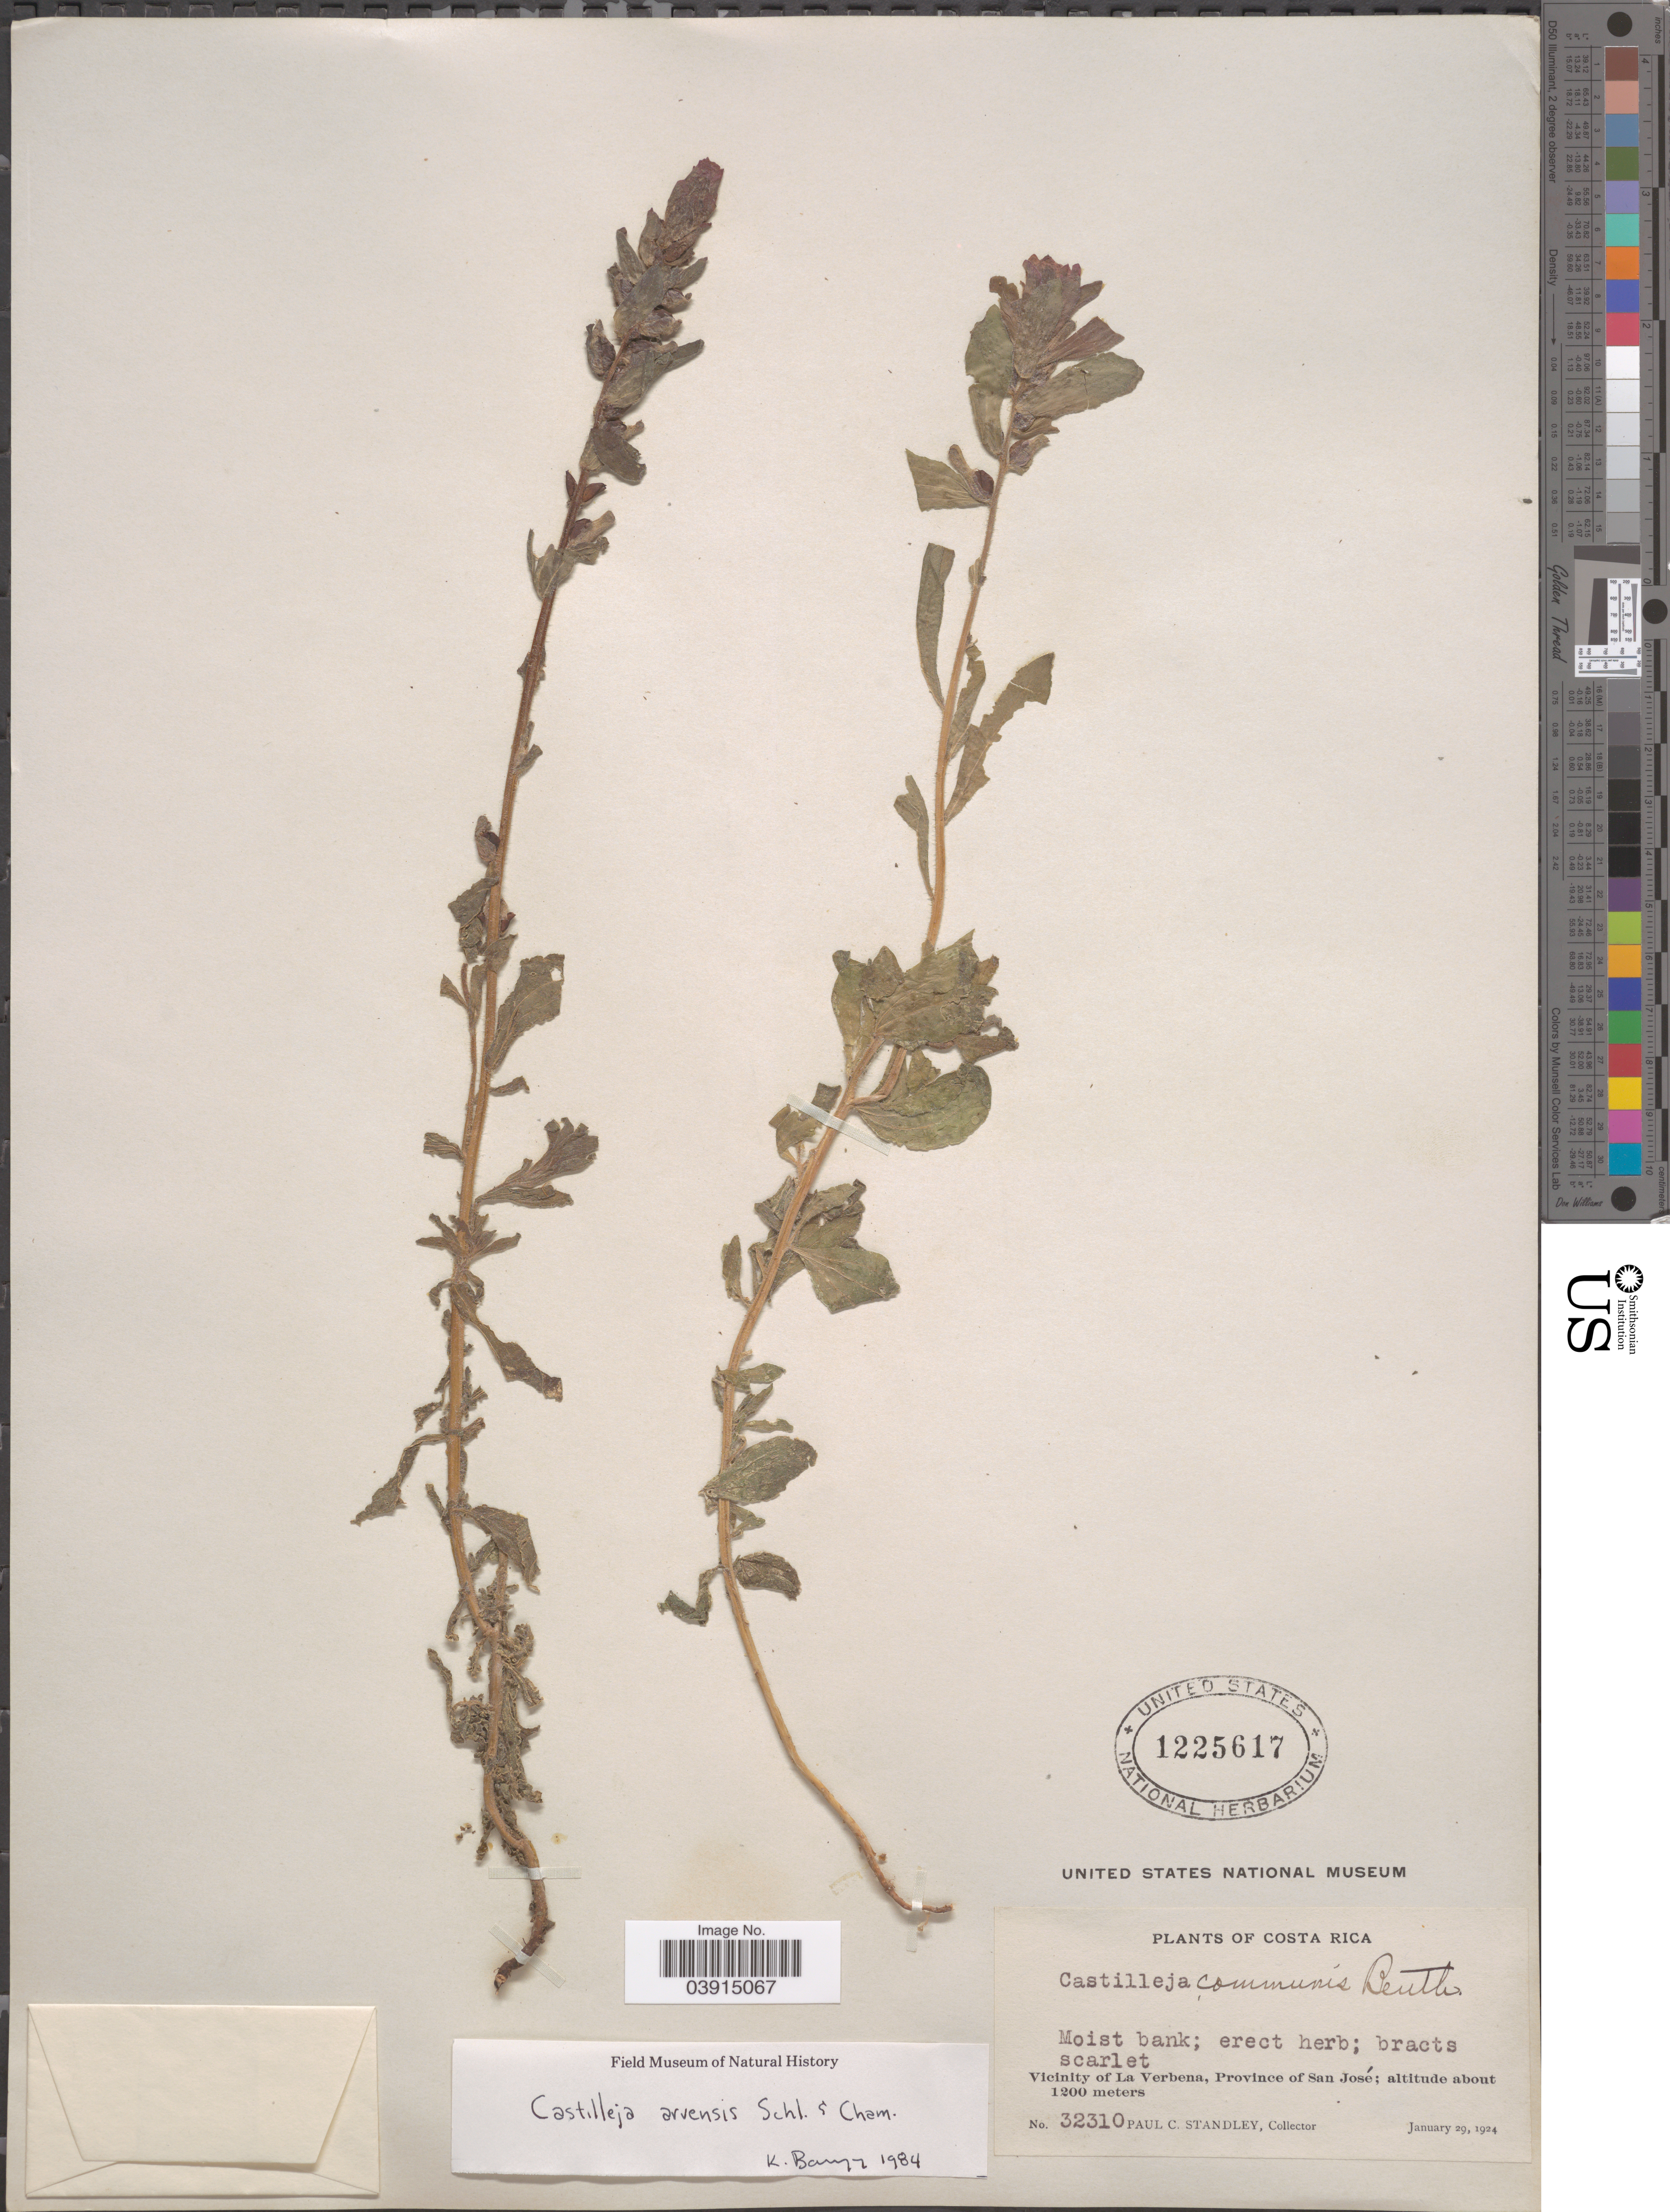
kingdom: Plantae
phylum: Tracheophyta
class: Magnoliopsida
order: Lamiales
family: Orobanchaceae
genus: Castilleja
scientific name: Castilleja arvensis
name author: Schltdl. & Cham.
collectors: P. C. Standley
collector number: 32310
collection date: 1924-01-29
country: Costa Rica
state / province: San José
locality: Vicinity of La Verbena.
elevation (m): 1200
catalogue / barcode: US 1225617